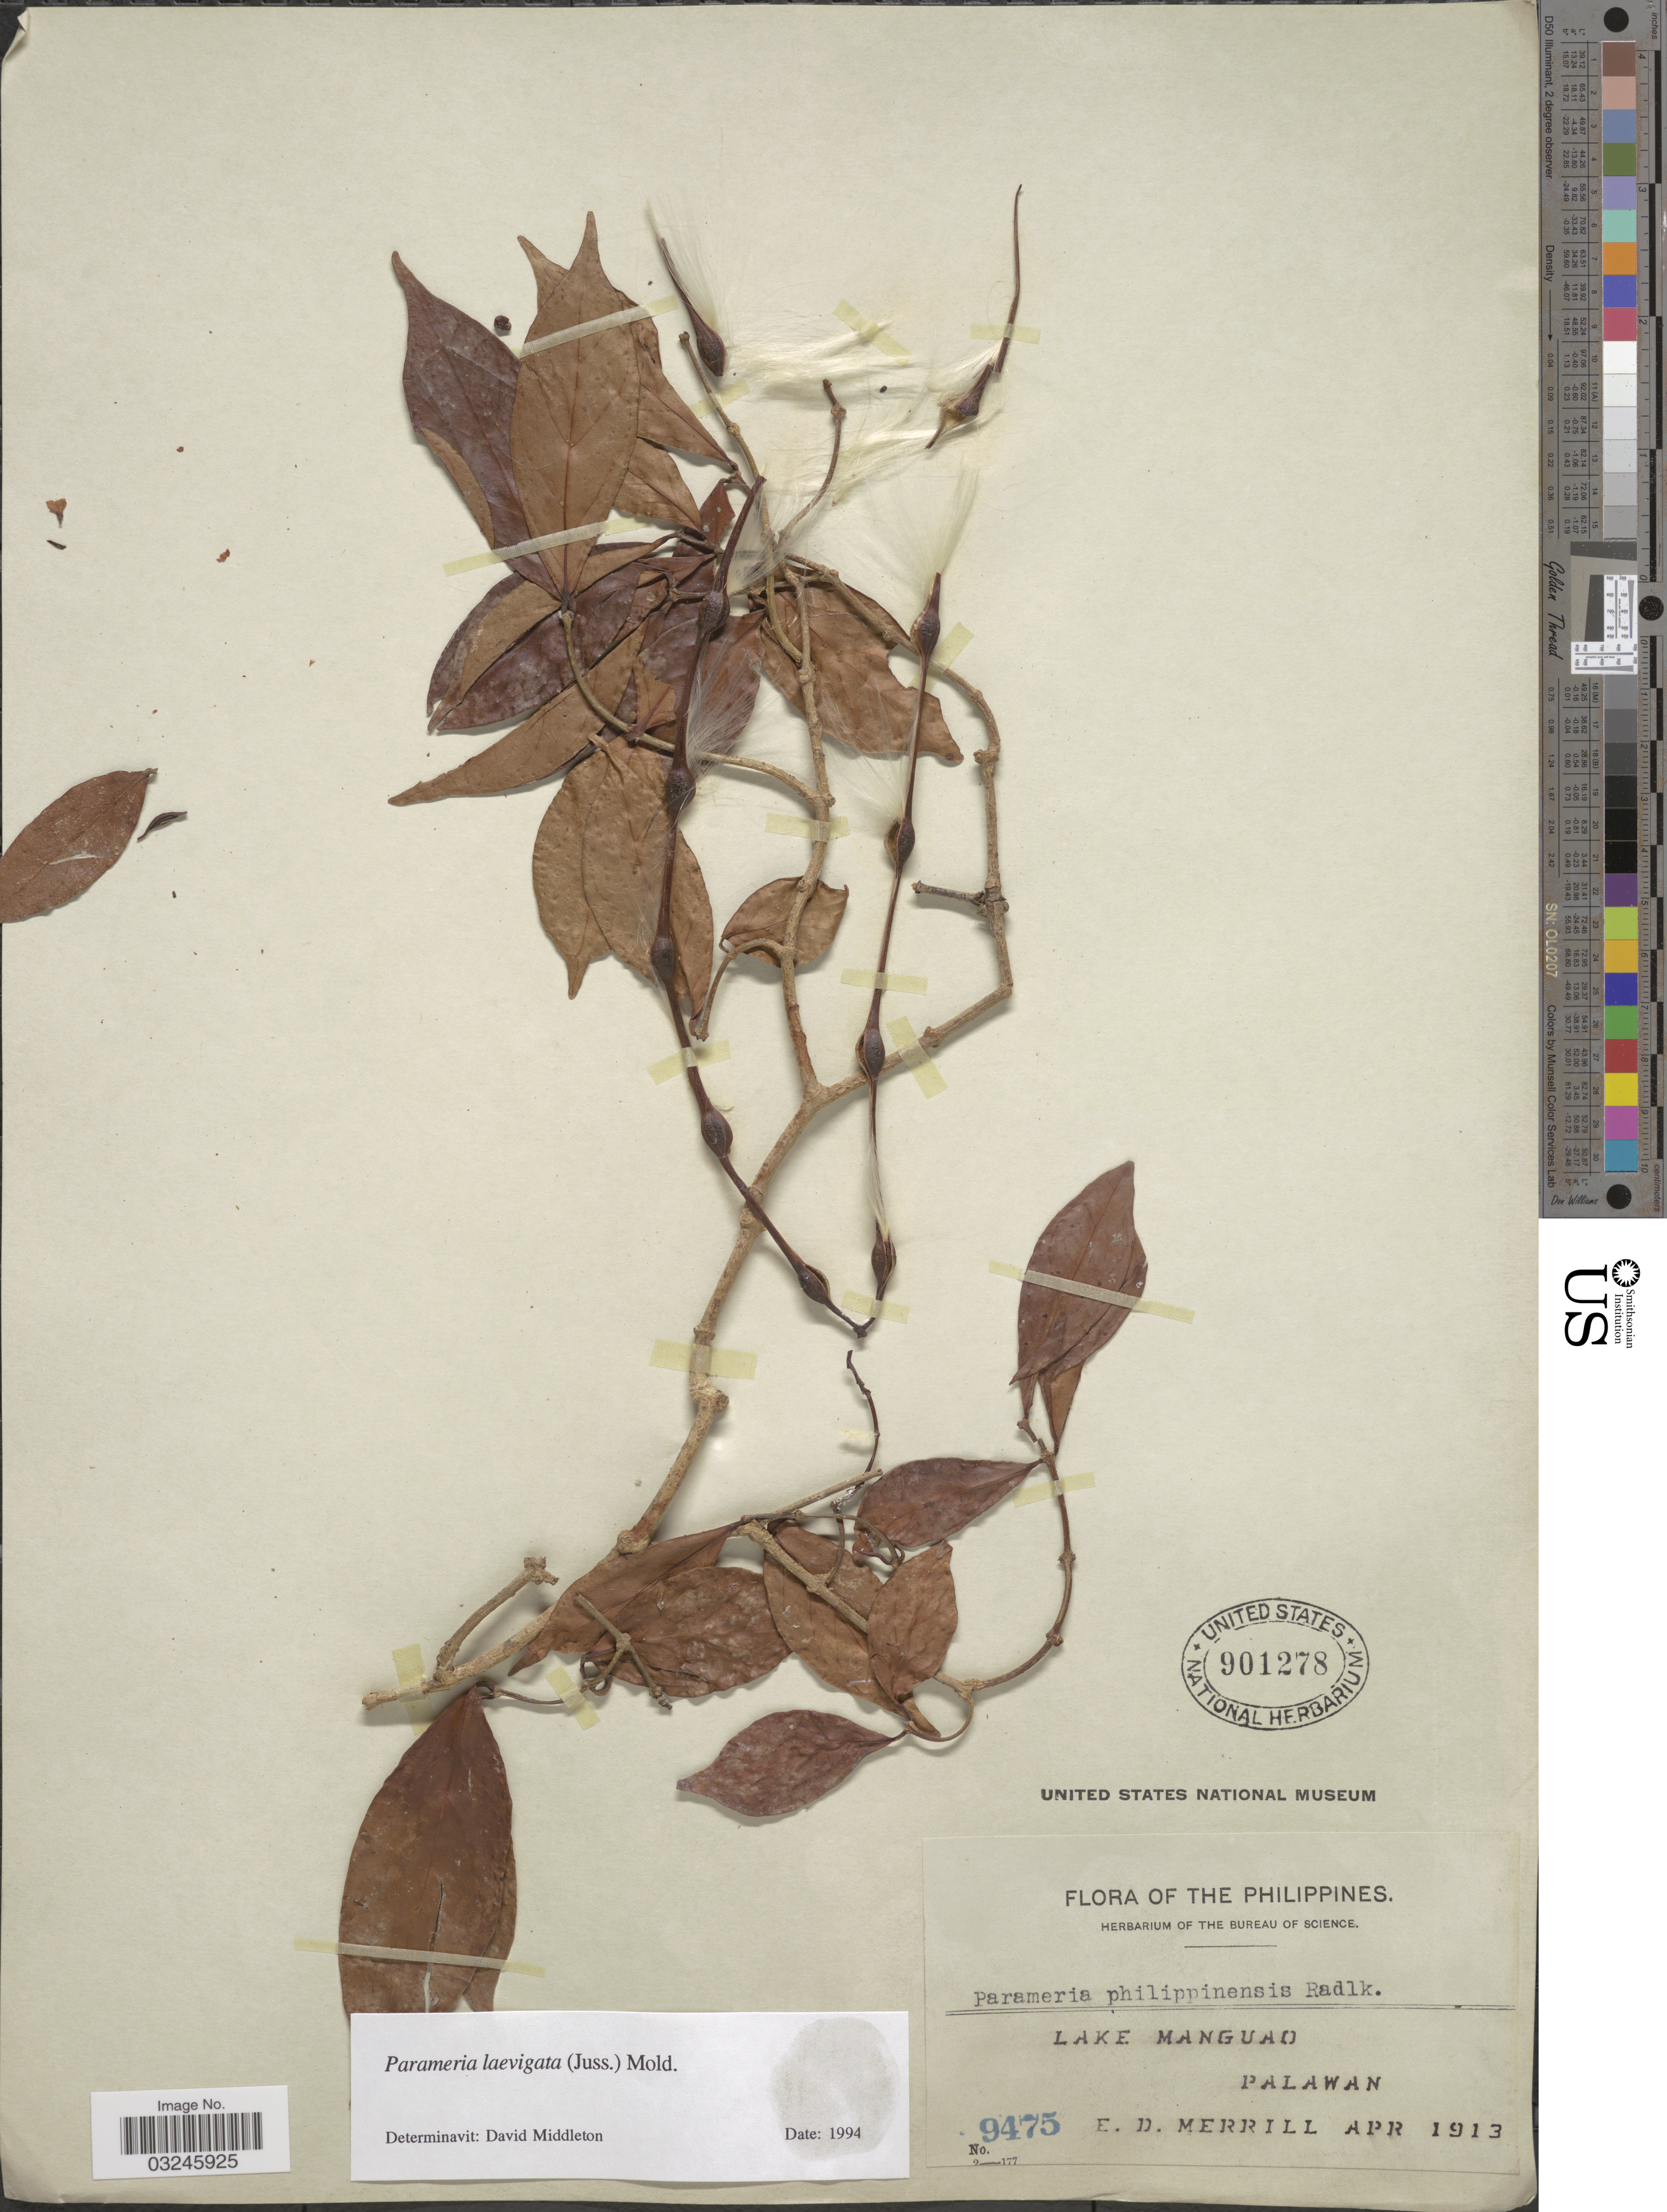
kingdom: Plantae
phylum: Tracheophyta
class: Magnoliopsida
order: Gentianales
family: Apocynaceae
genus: Parameria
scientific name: Parameria laevigata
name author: (Juss.) Moldenke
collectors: E. D. Merrill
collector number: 9475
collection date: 1913-04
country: Philippines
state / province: Mimaropa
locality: Lake Manguao, Palawan.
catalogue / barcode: US 901278